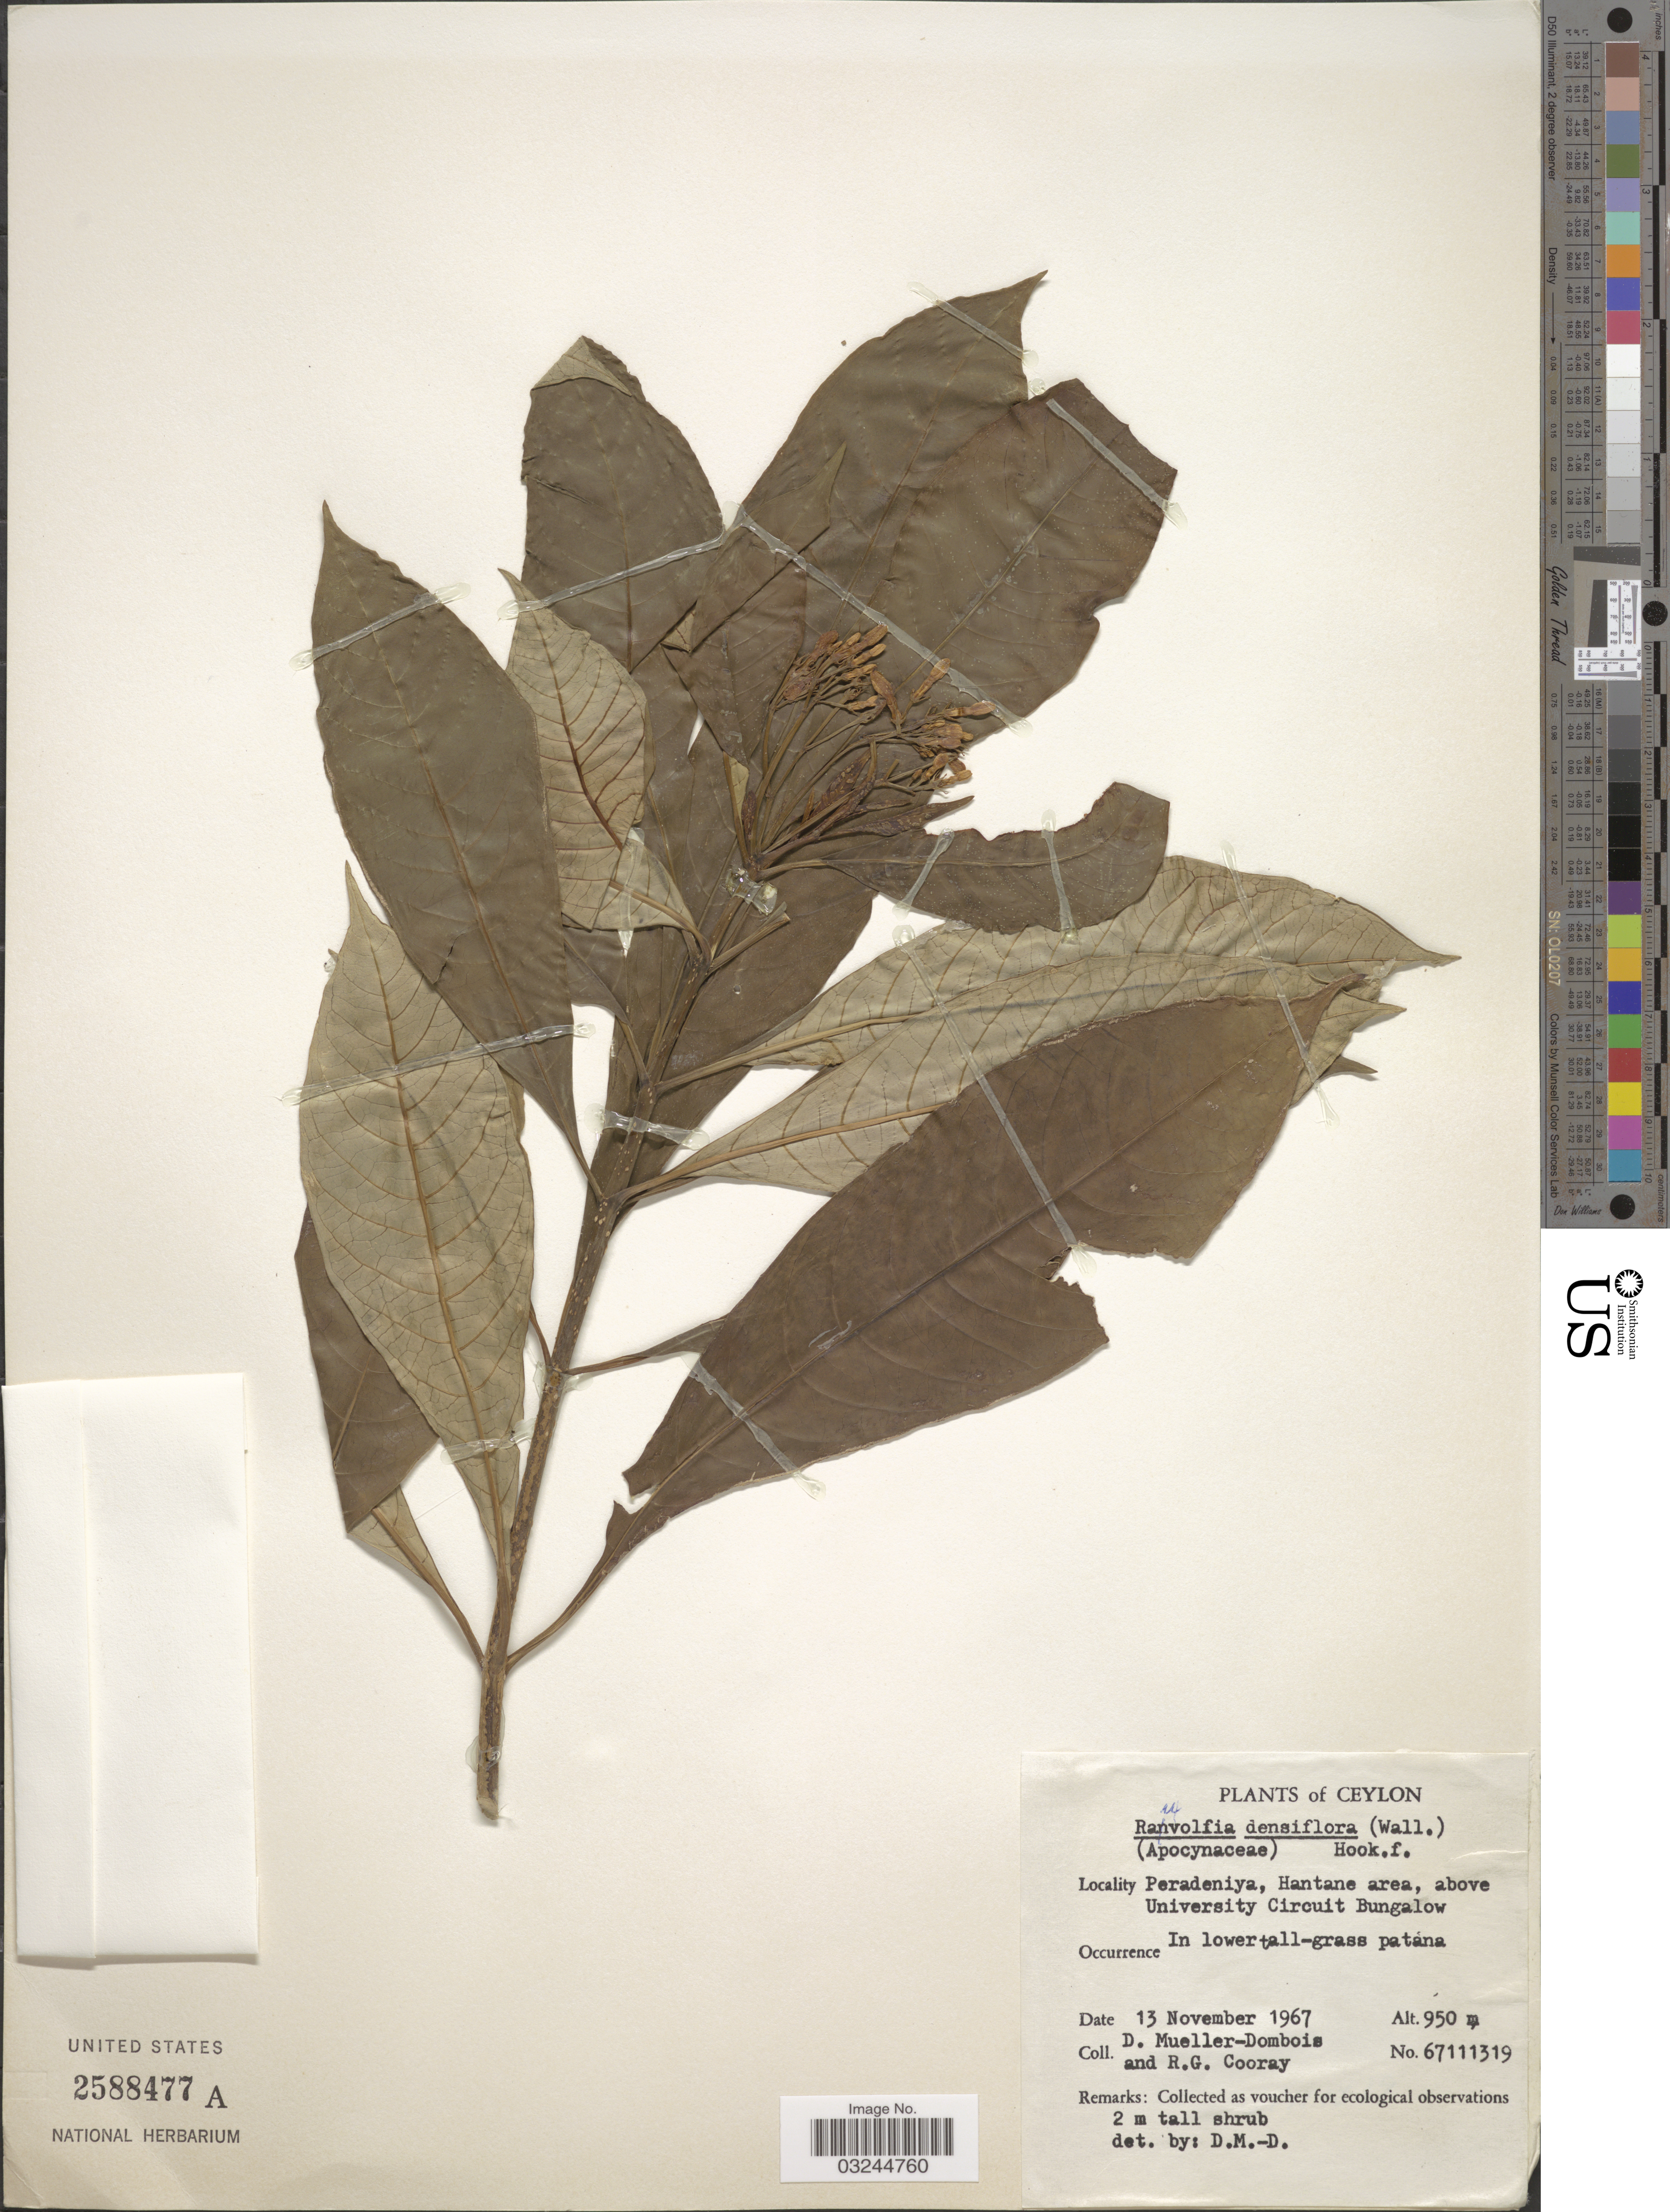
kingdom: Plantae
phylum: Tracheophyta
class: Magnoliopsida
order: Gentianales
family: Apocynaceae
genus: Rauvolfia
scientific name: Rauvolfia densiflora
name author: (Wall.) Benth. ex Hook. f.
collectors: D. Mueller-Dombois & R. Cooray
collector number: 67111319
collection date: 1967-11-13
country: Sri Lanka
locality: Ceylon. Peradeniya, Hantane area, above University Circuit Bungalow.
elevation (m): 950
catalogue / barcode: US 2588477A